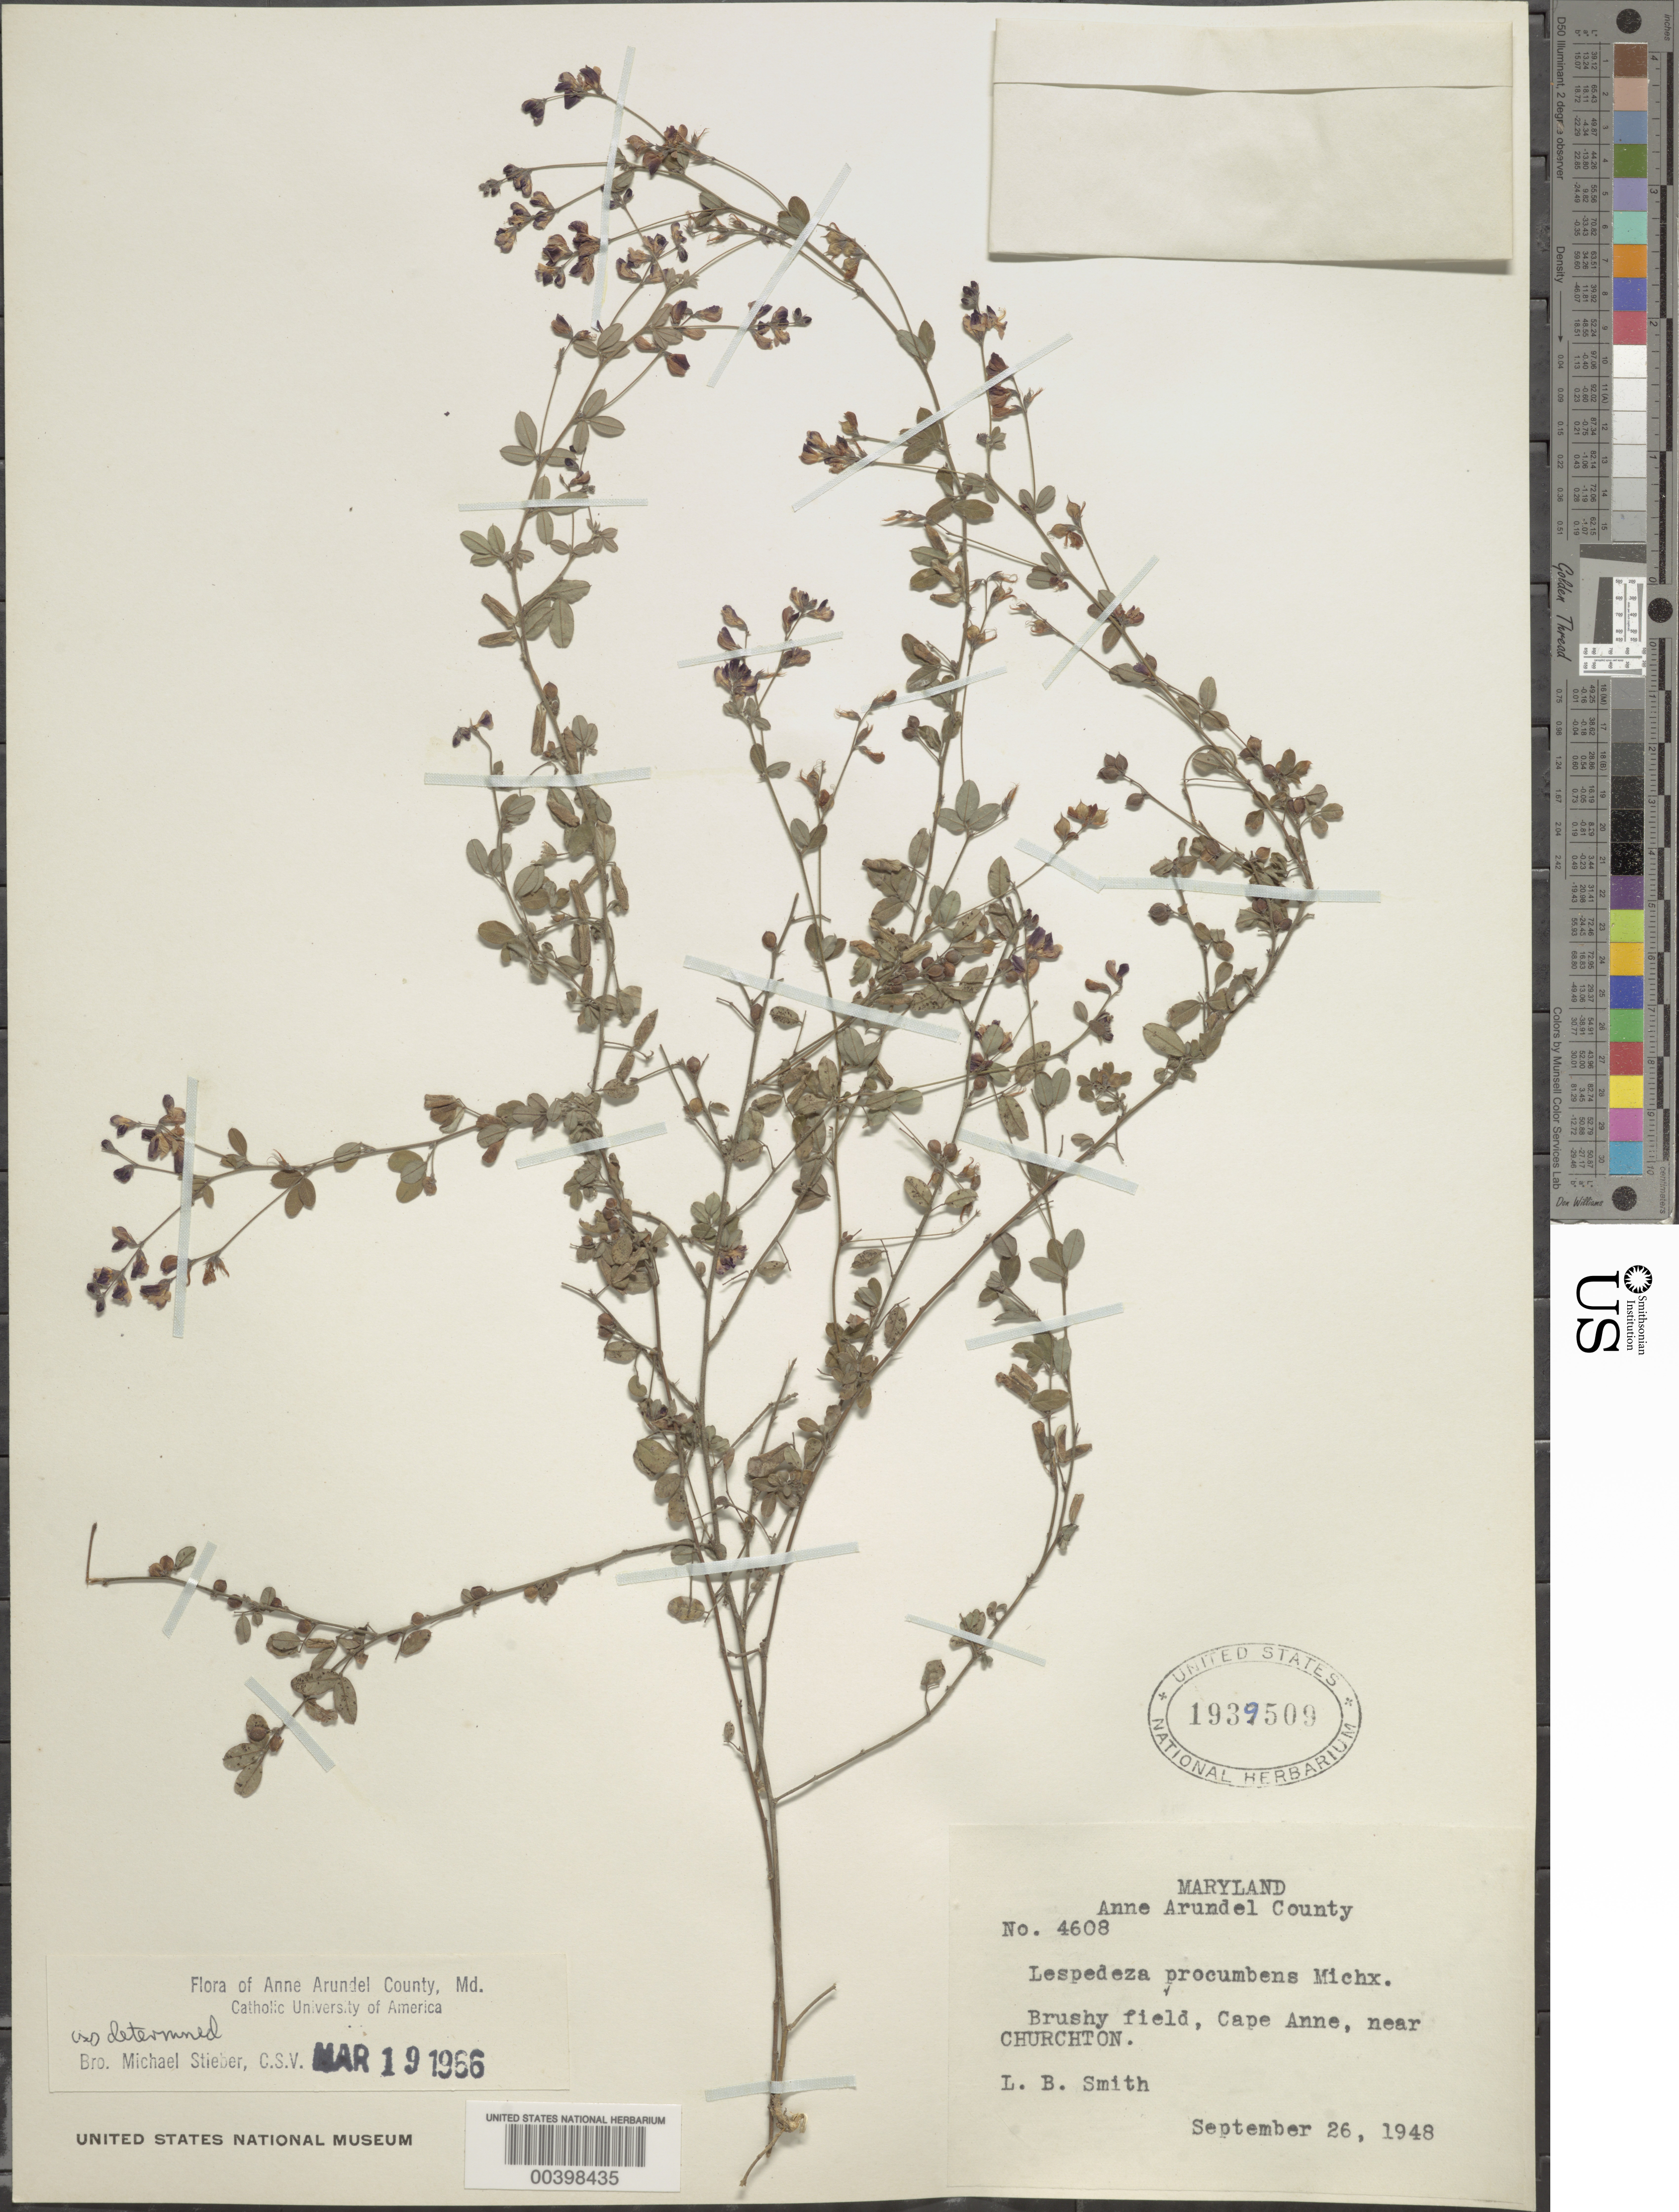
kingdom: Plantae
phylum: Tracheophyta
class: Magnoliopsida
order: Fabales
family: Fabaceae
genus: Lespedeza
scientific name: Lespedeza procumbens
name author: Michx.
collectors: L. Smith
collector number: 4608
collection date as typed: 26 Sep 1948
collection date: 1948-09-26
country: United States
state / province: Maryland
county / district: Anne Arundel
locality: Cape Anne, near Churchton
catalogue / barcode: US 1939509